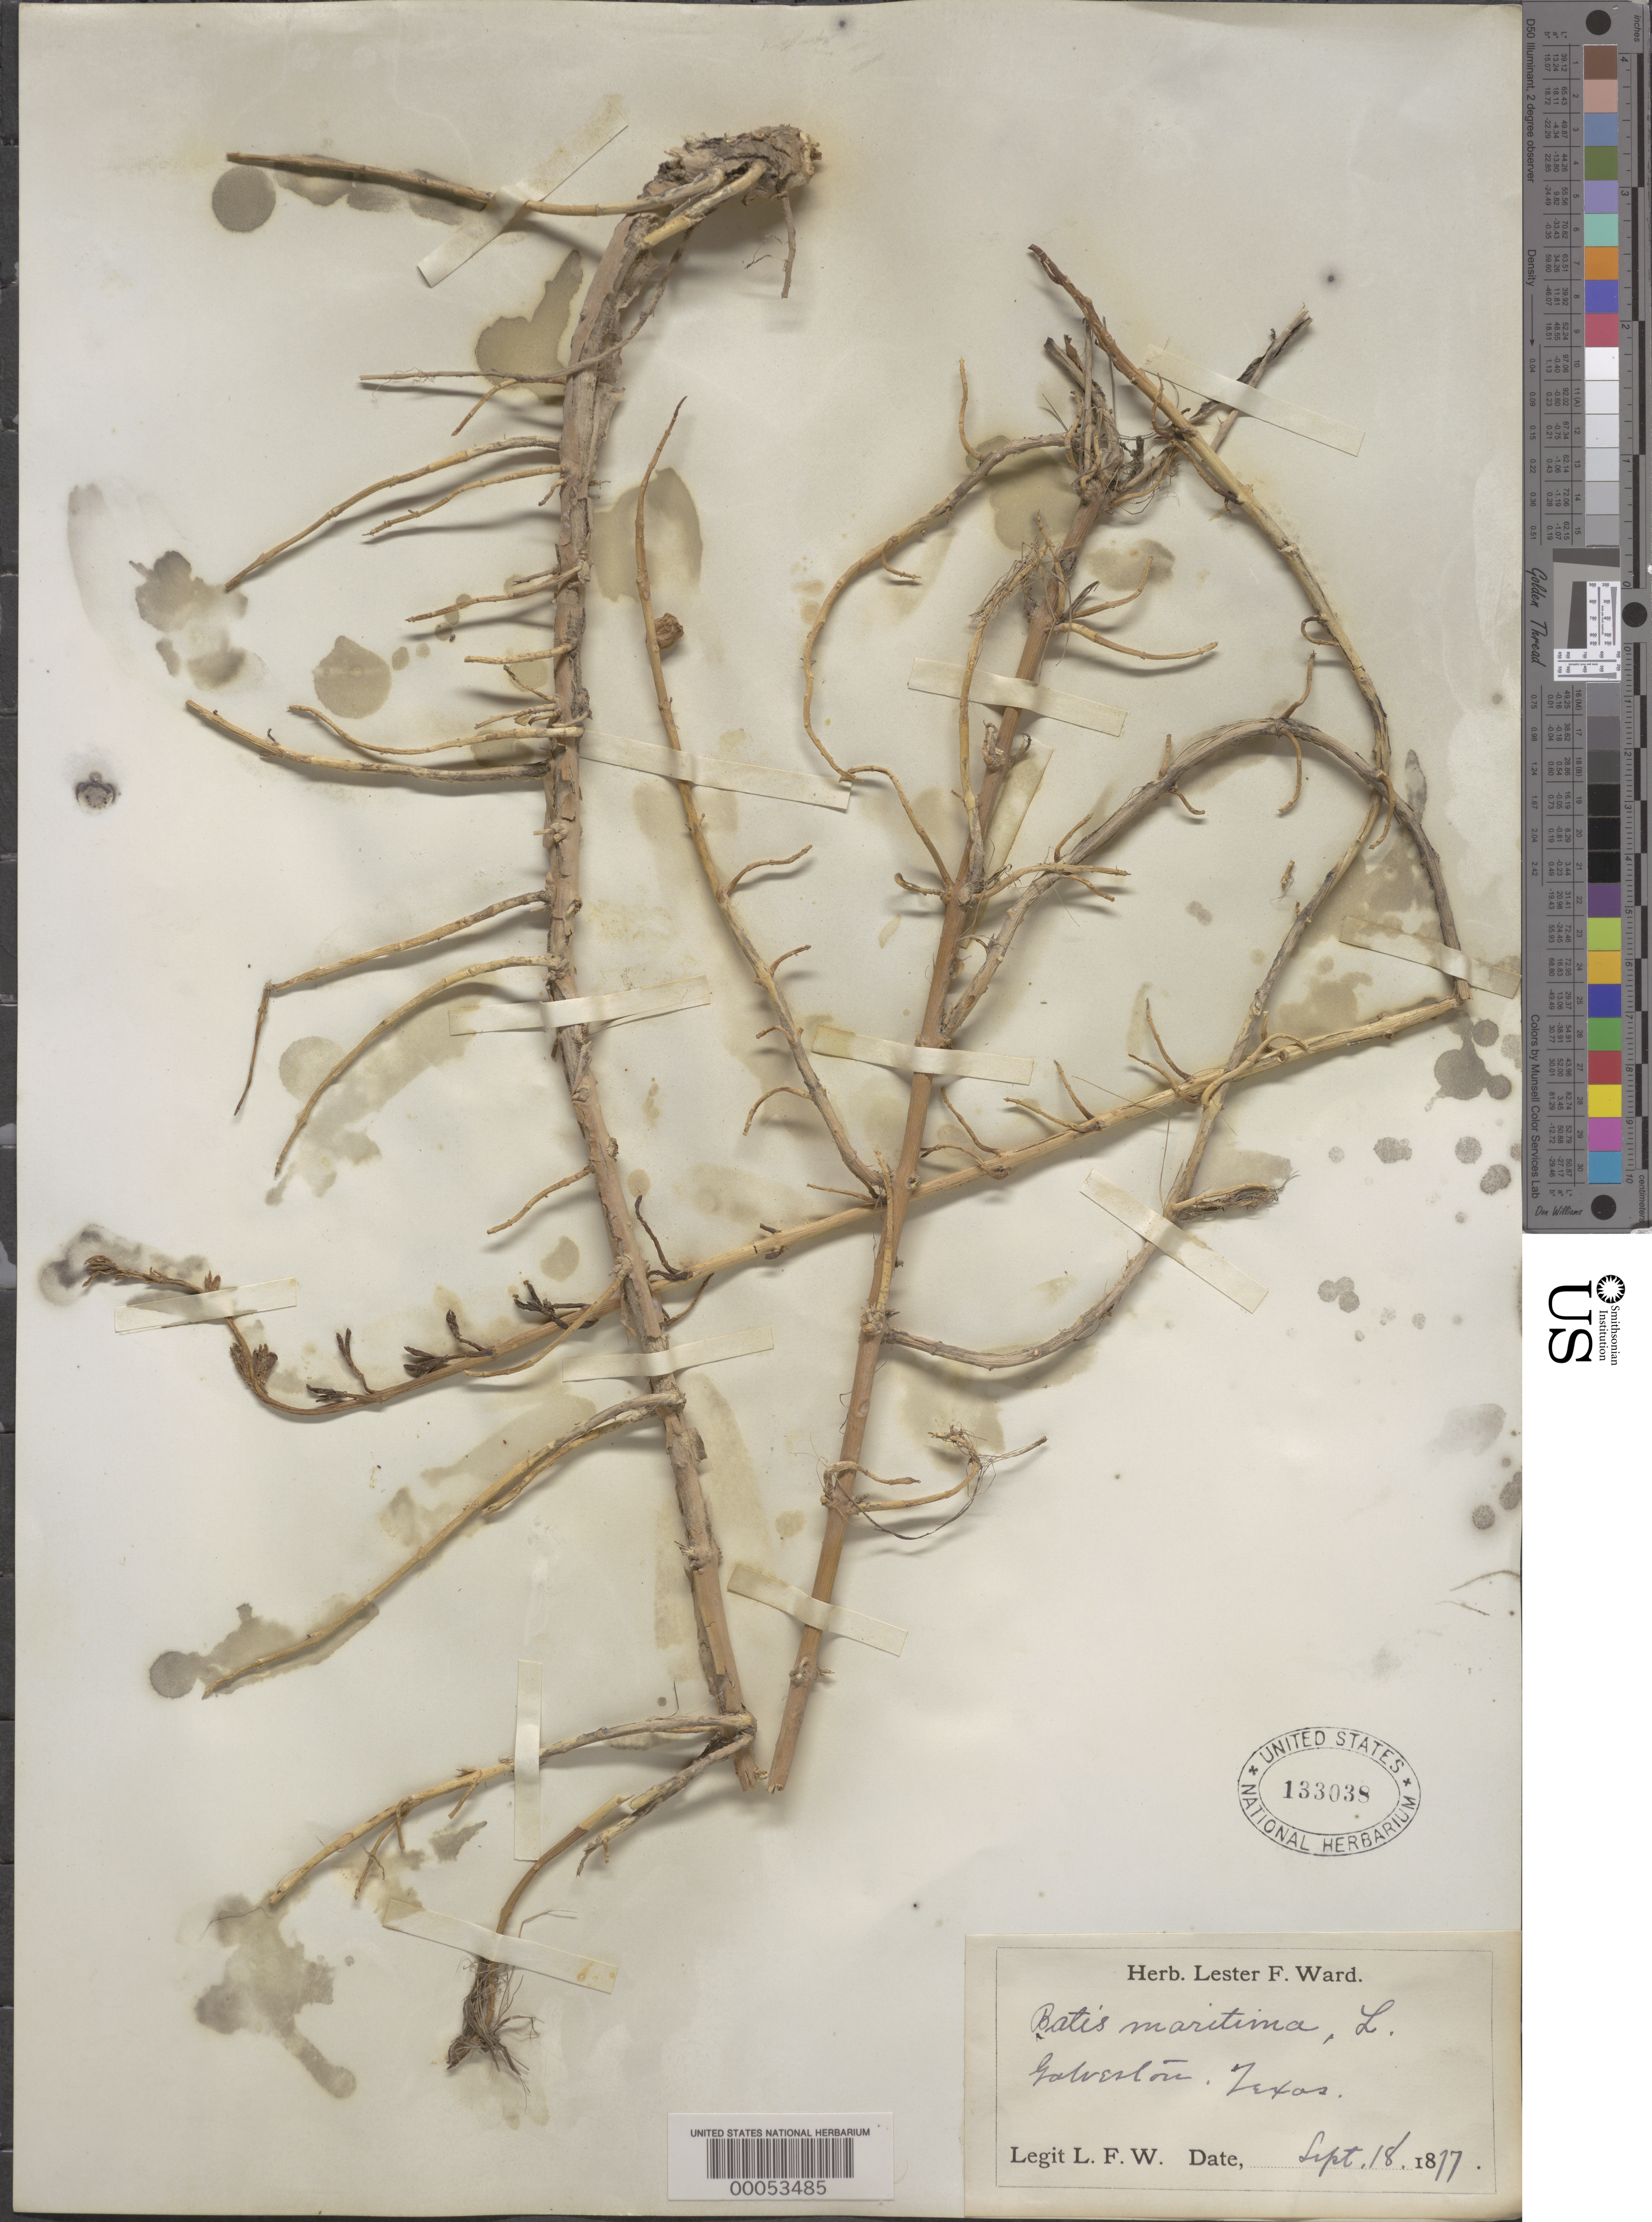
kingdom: Plantae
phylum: Tracheophyta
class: Magnoliopsida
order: Brassicales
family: Bataceae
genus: Batis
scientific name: Batis maritima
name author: L.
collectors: L. F. Ward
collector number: N.s.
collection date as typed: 18 Sep 1877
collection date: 1877-09-18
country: United States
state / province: Texas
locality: Galveston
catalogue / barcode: US 133038